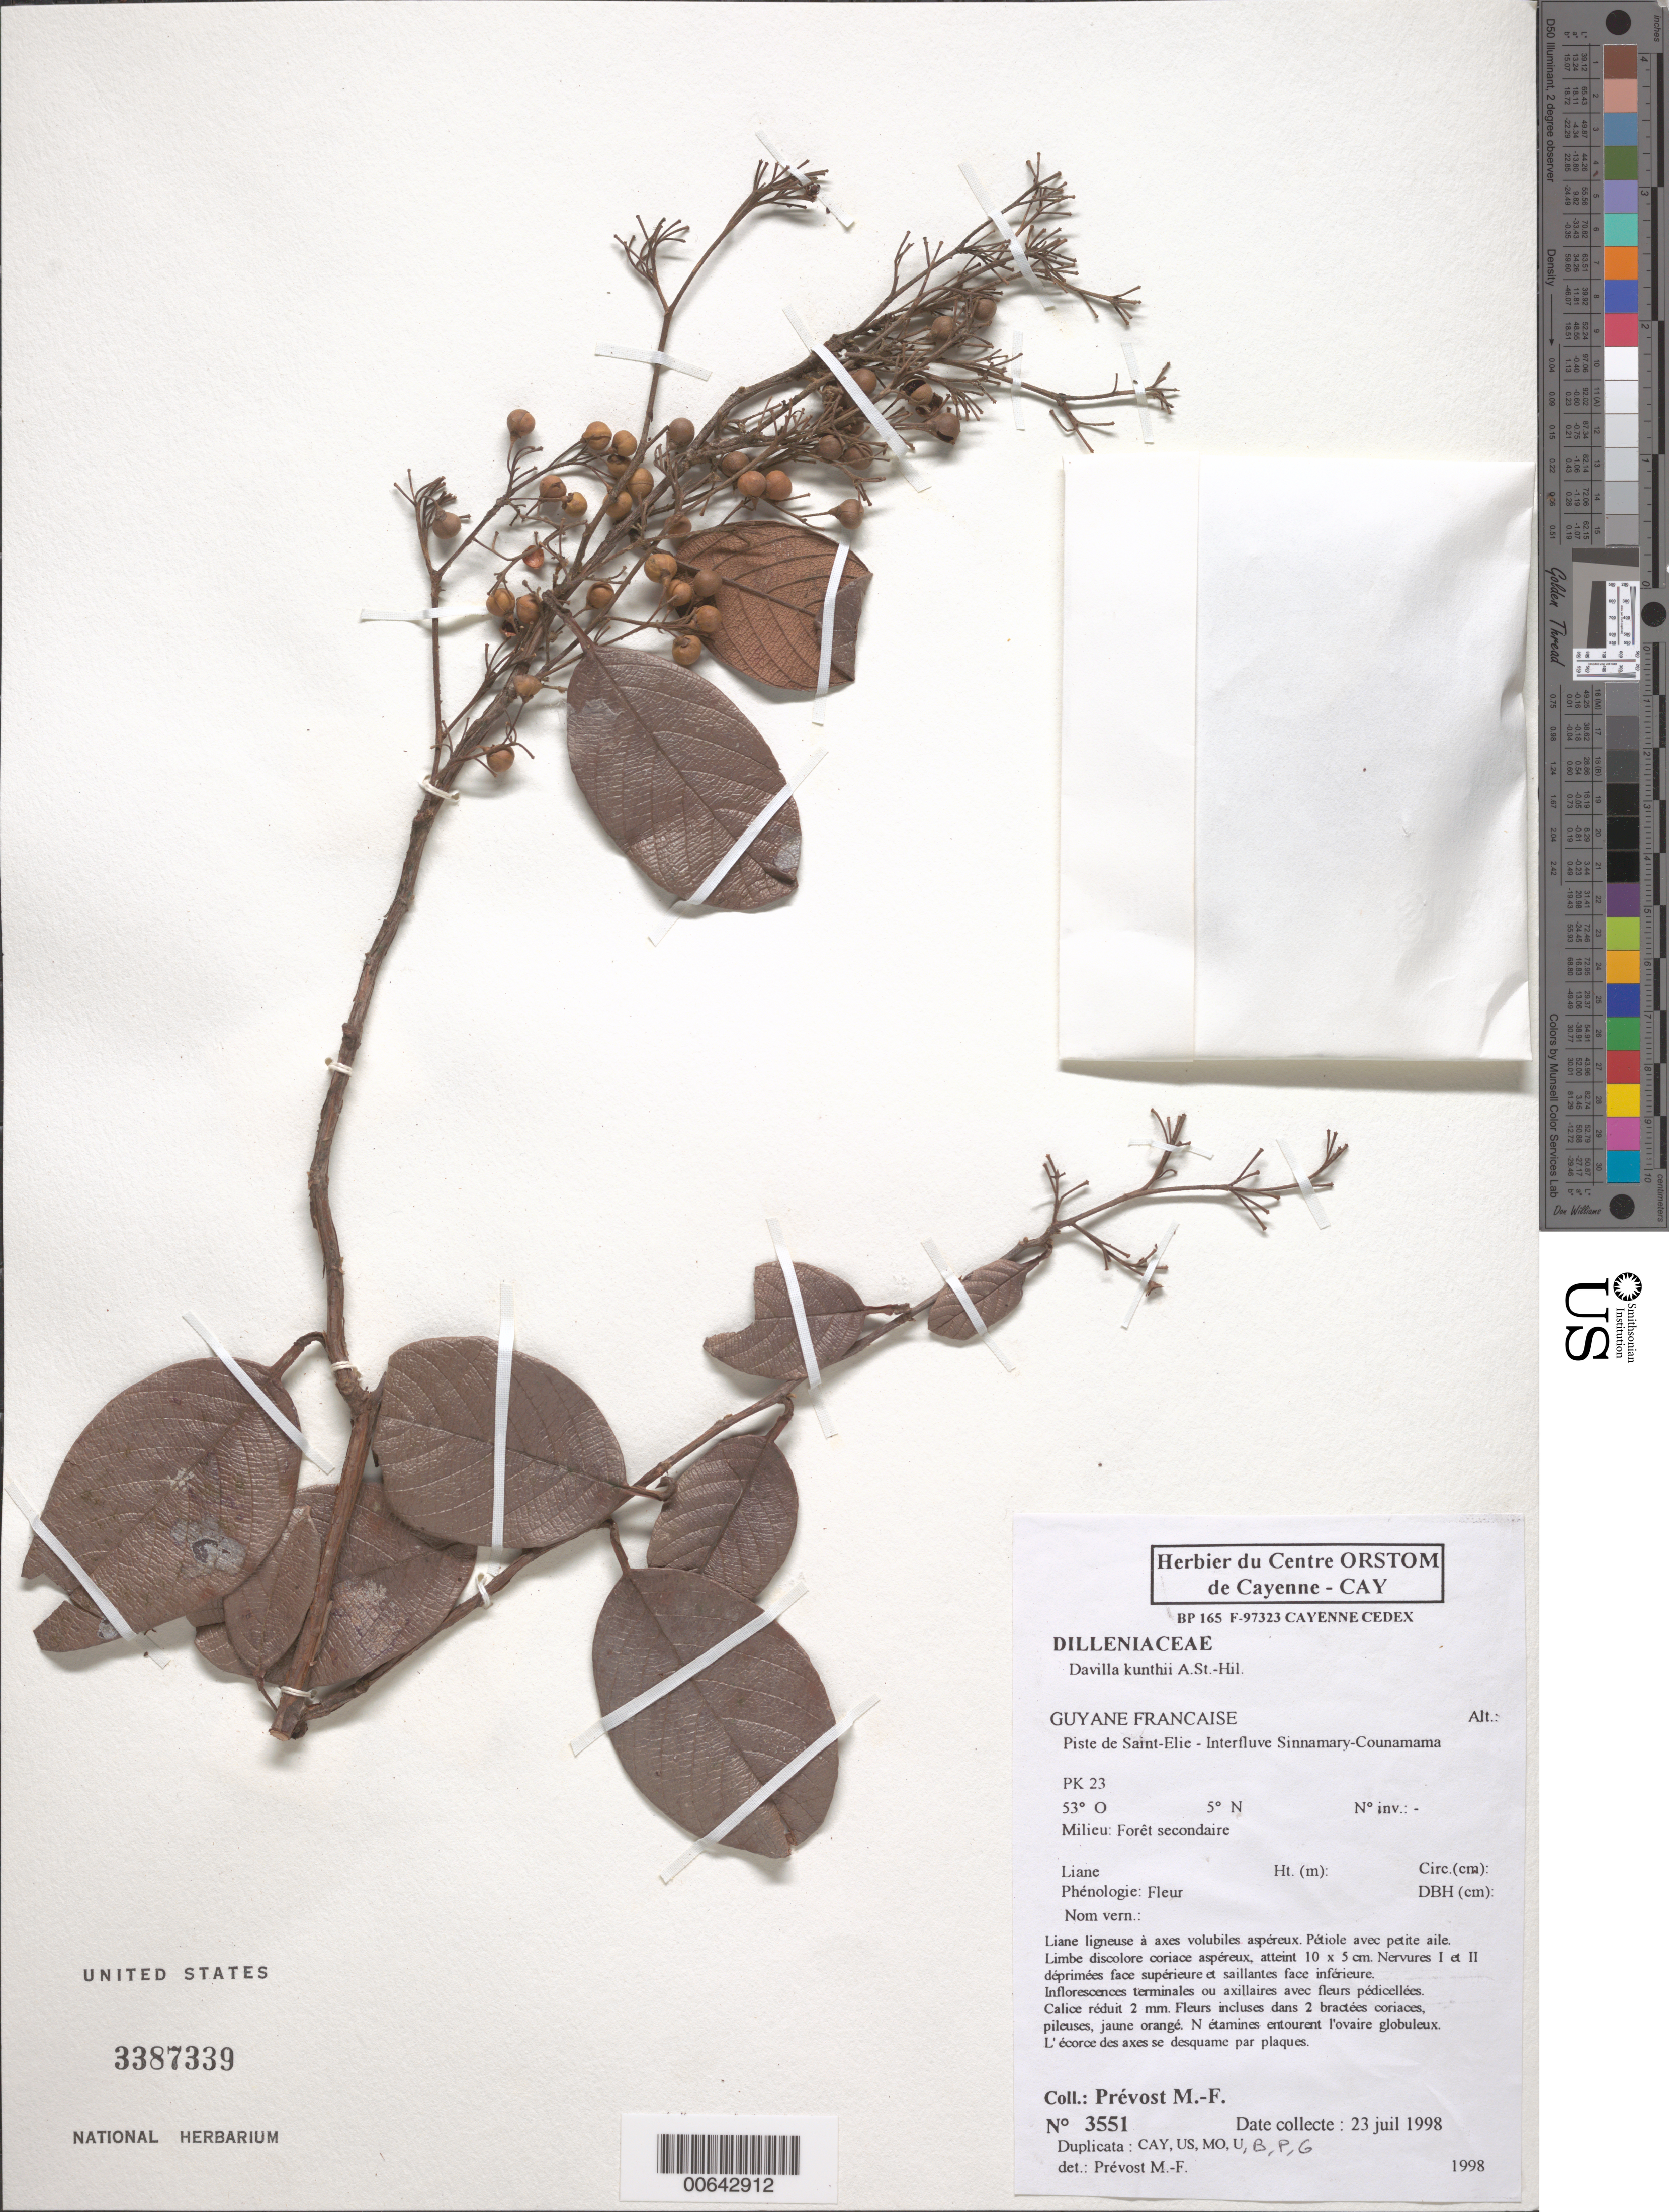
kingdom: Plantae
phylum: Tracheophyta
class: Magnoliopsida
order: Dilleniales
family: Dilleniaceae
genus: Davilla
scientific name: Davilla kunthii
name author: A. St.-Hil.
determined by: Prévost, M.-F.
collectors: M.-F. Prévost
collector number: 3551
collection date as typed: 30-Jul-98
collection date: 1998-07-30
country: French Guiana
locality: Piste de Saint-Élie, interfleuve Sinnamary-Counamama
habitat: Secondary forest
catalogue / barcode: US 3387339